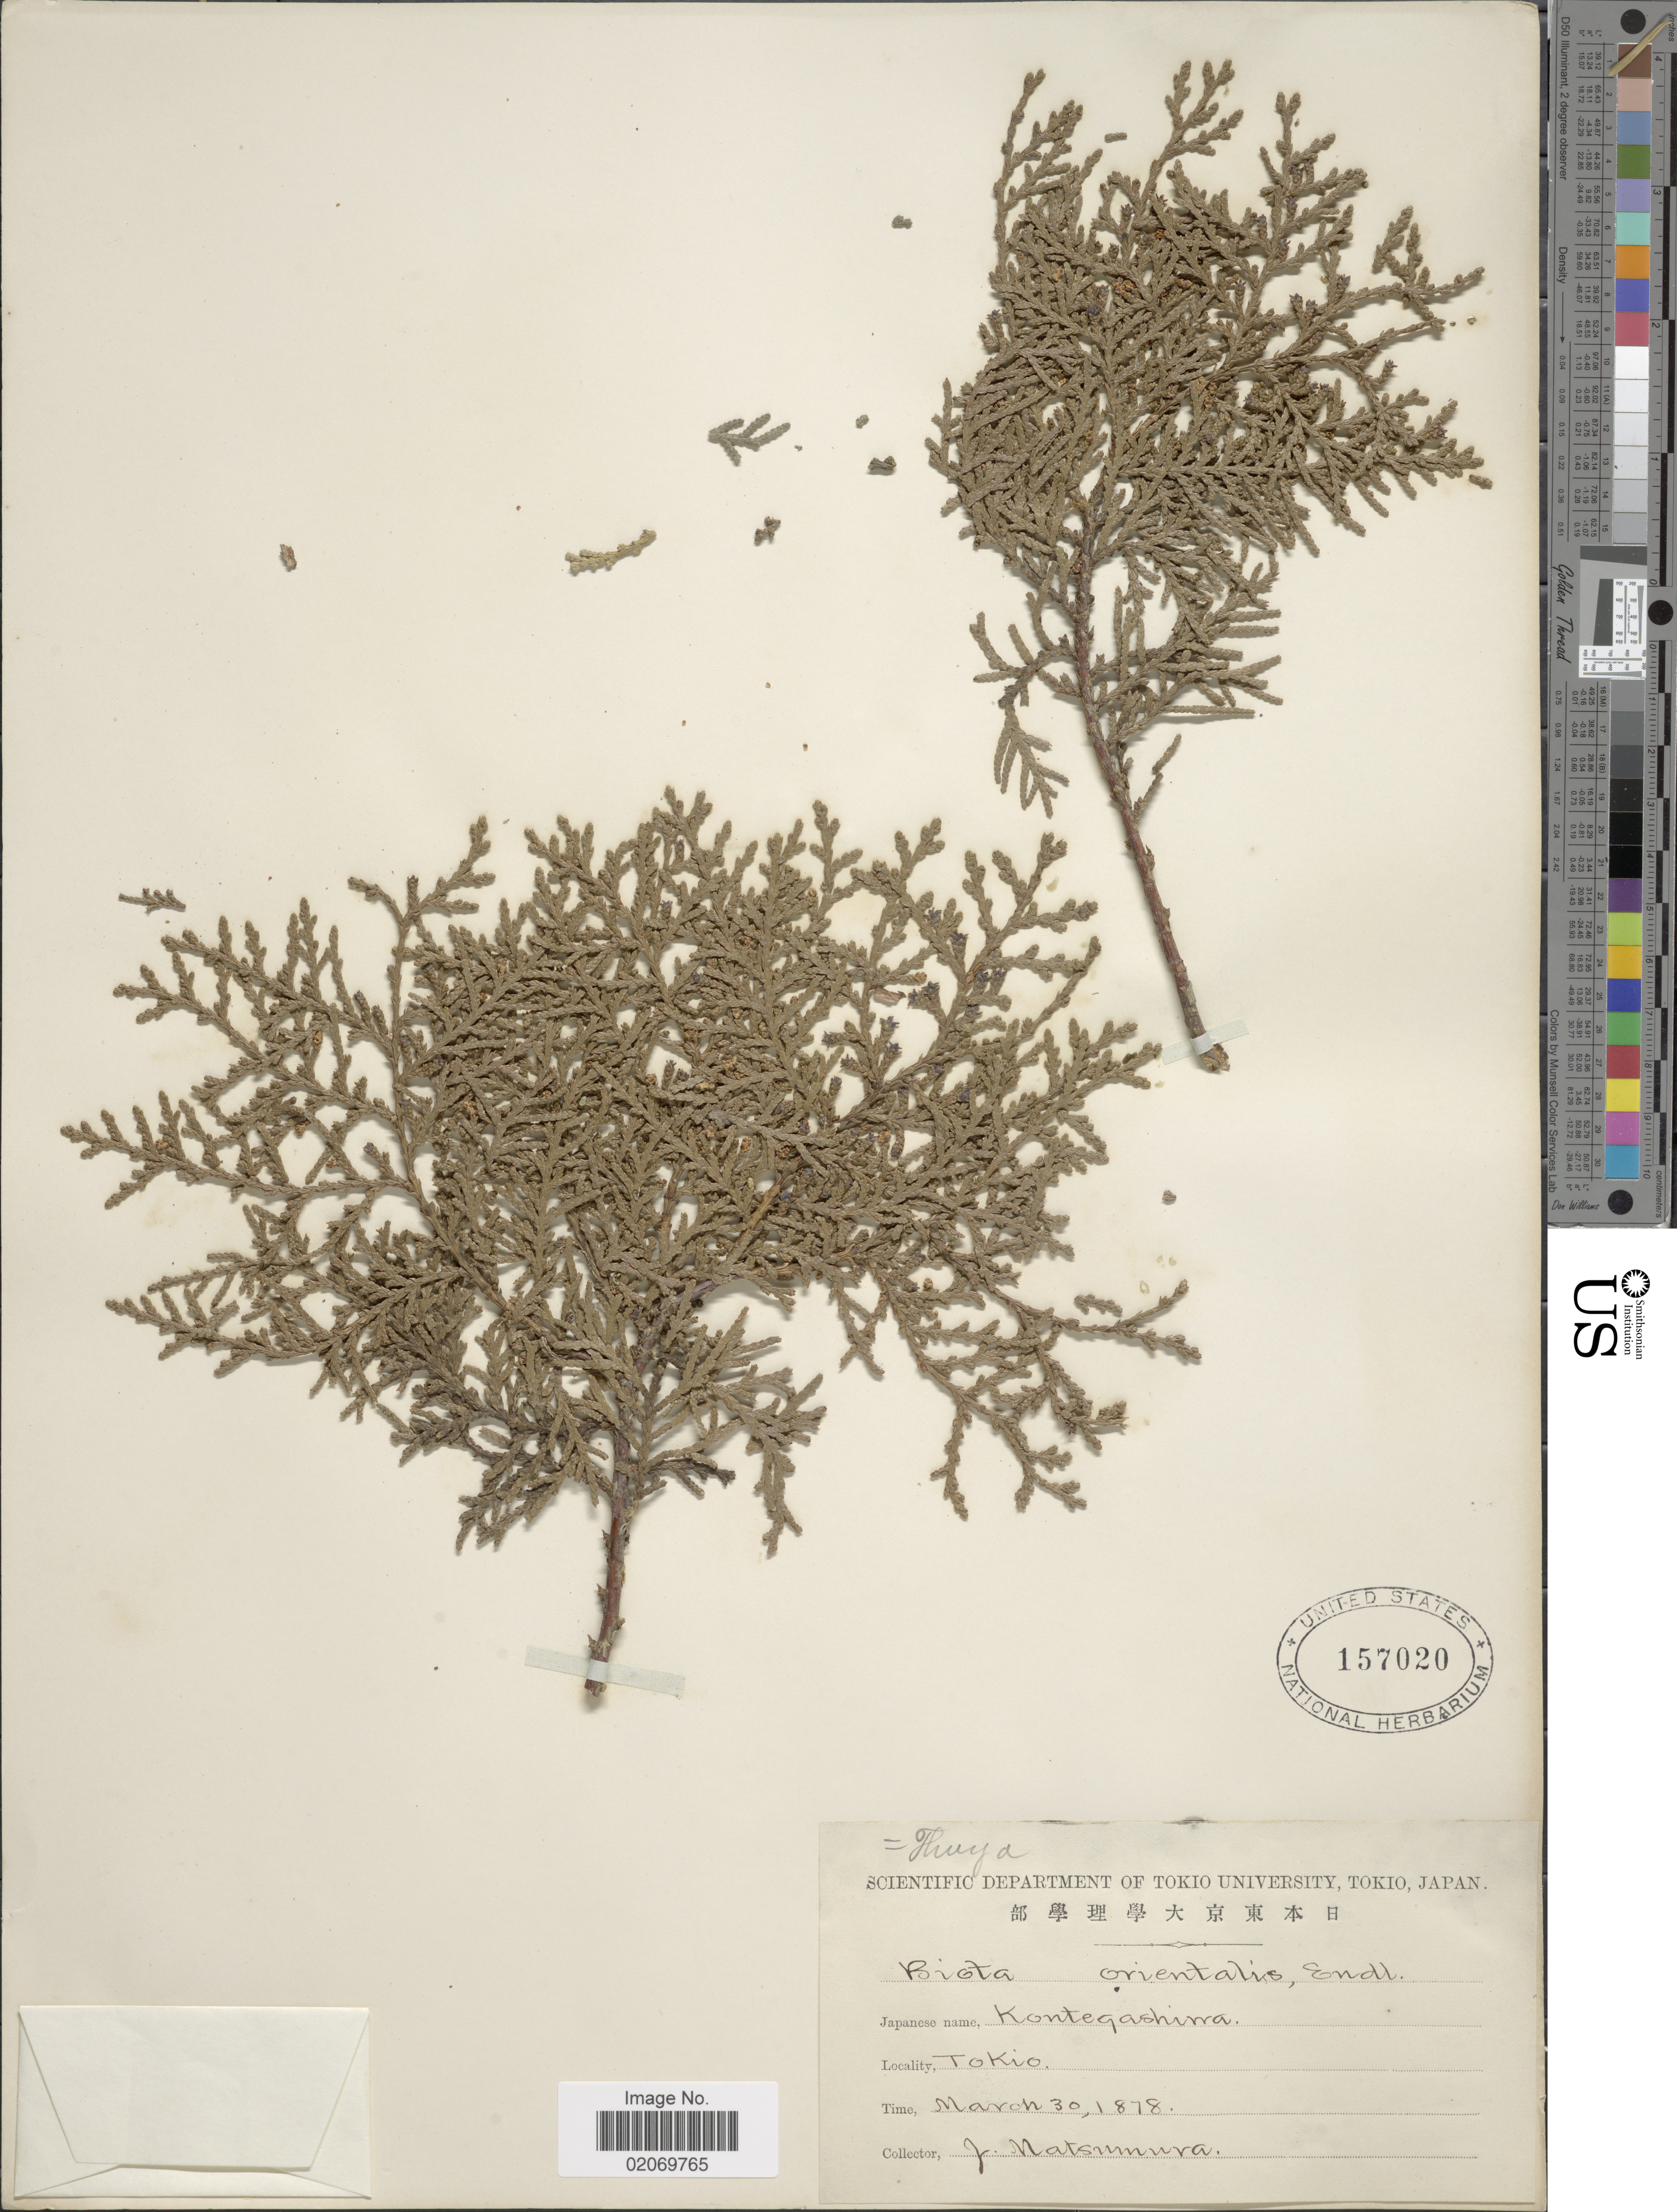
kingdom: Plantae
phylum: Tracheophyta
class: Pinopsida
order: Pinales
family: Cupressaceae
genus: Thuja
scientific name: Thuja orientalis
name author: L.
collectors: J. Matsumura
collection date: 1878-03-30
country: Japan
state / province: Tokyo, Federal City of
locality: Tokio.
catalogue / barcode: US 157020